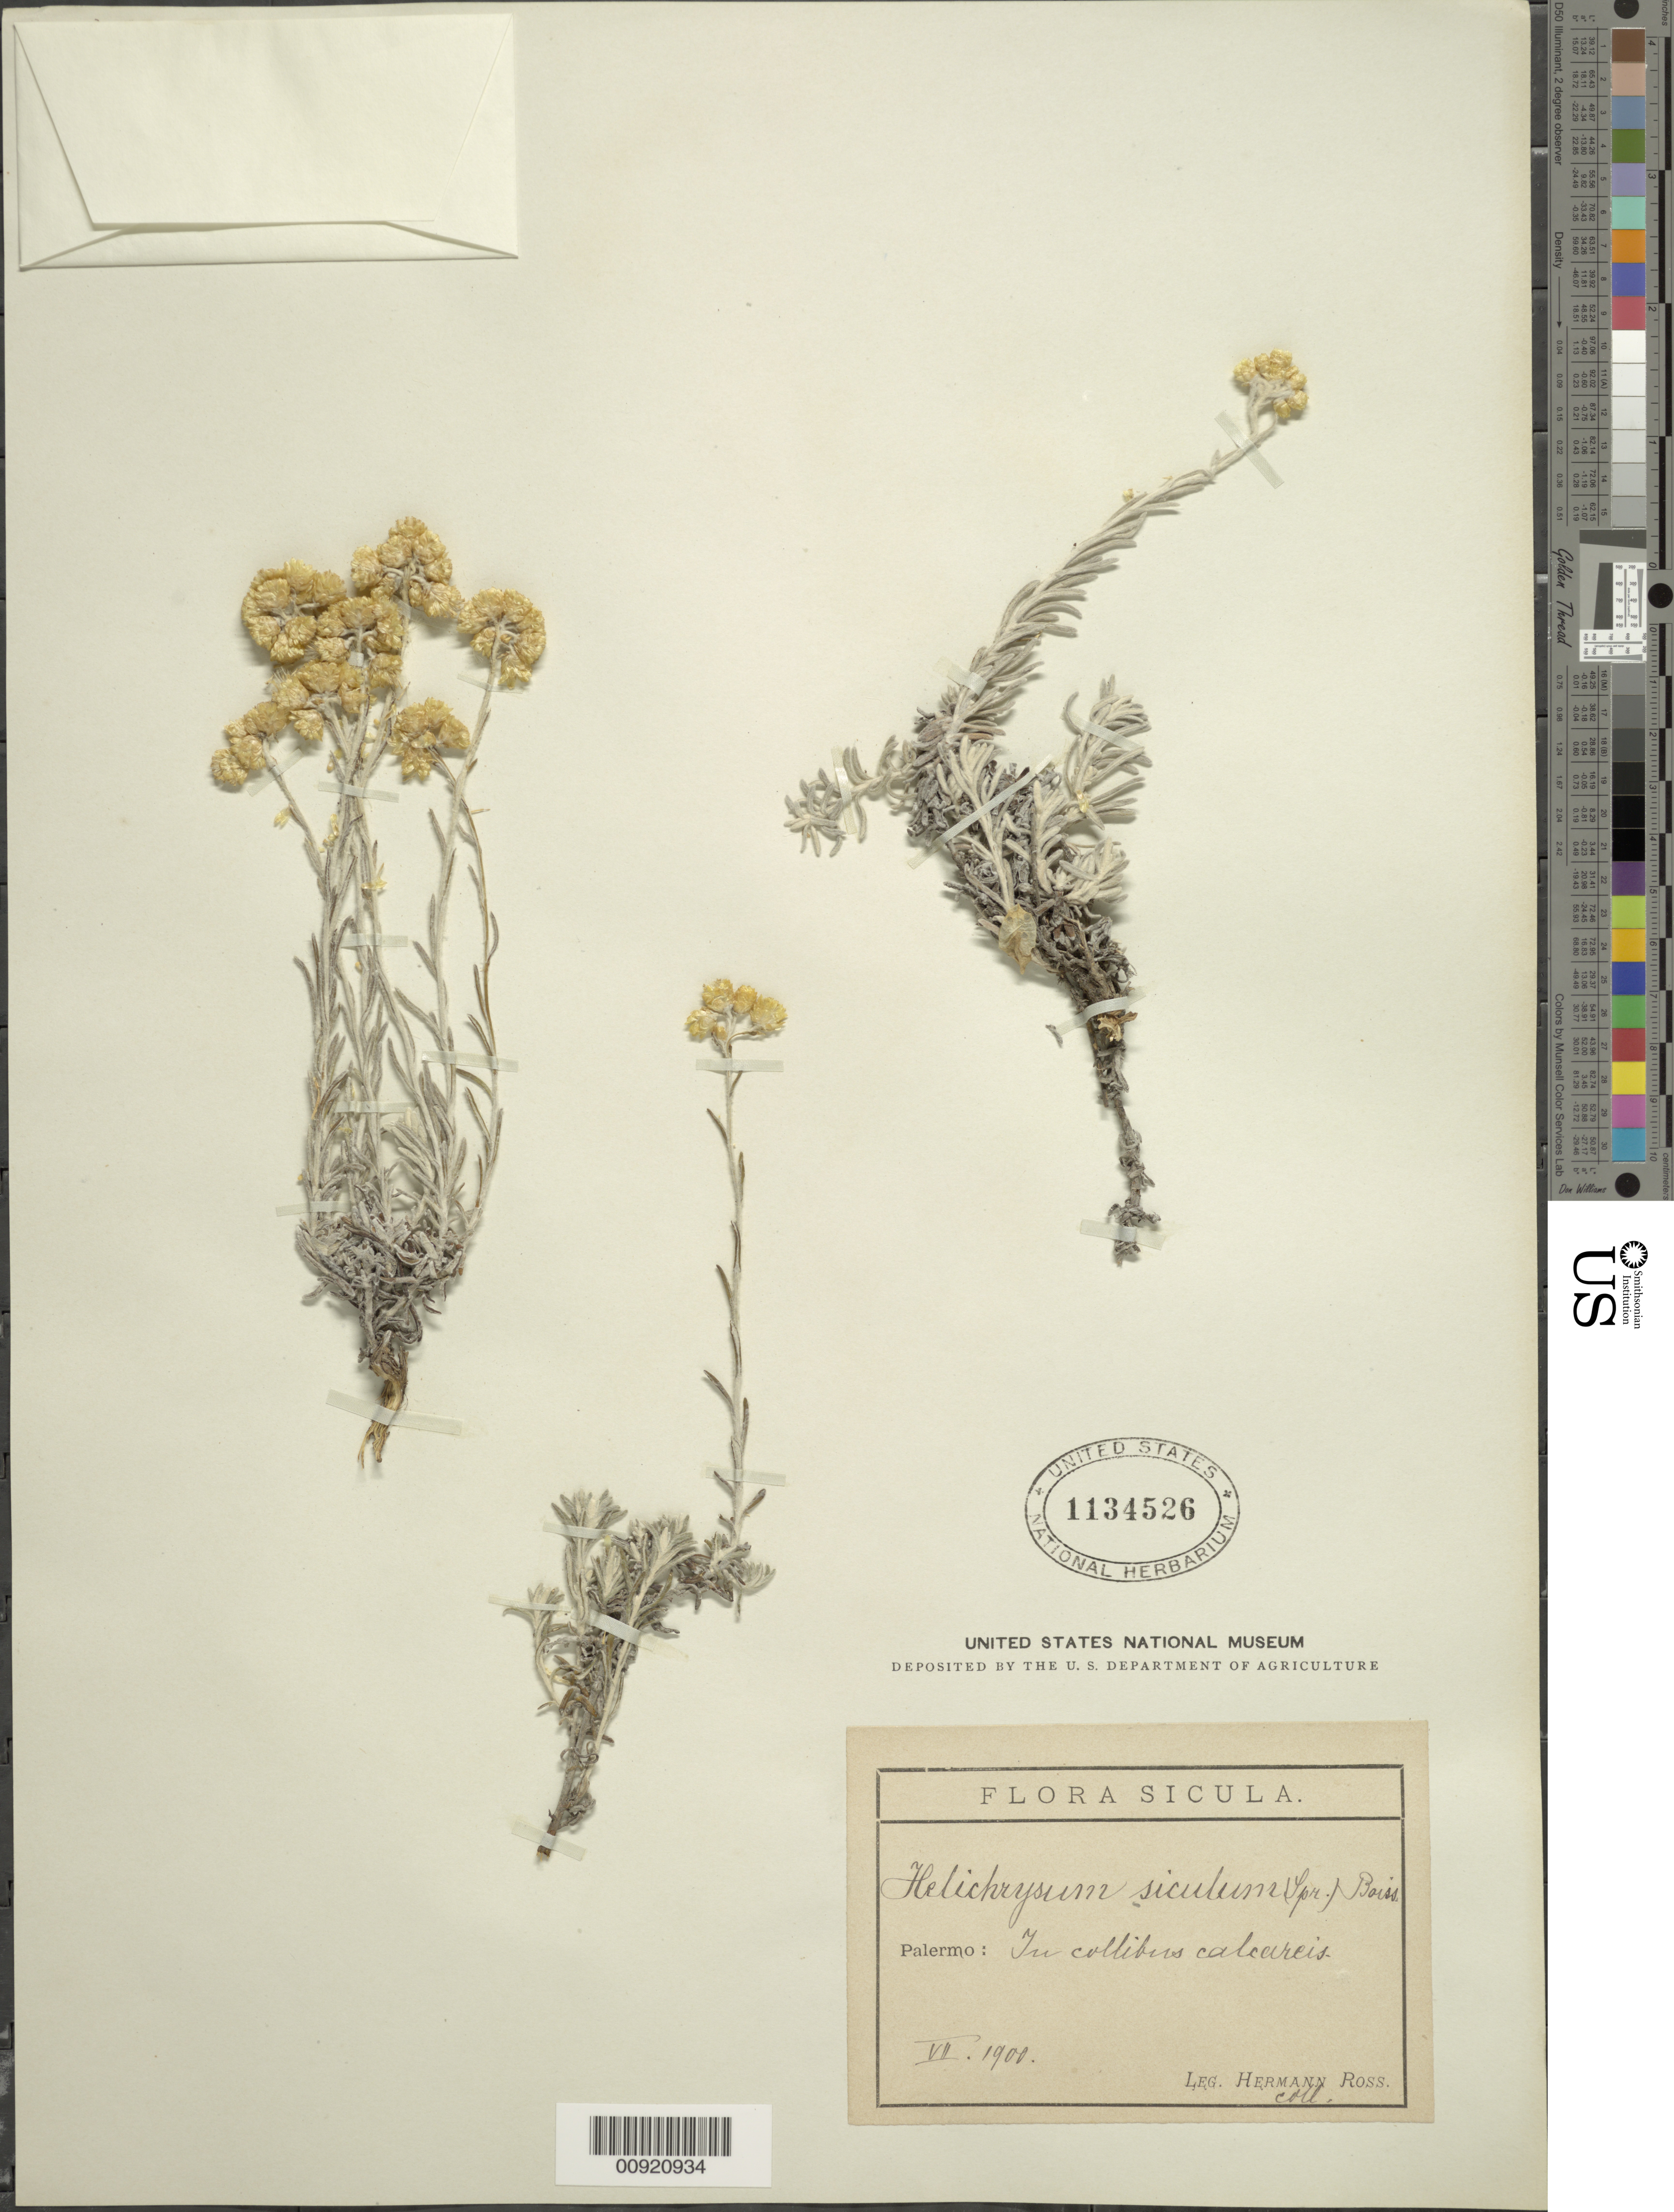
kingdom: Plantae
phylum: Tracheophyta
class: Magnoliopsida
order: Asterales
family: Asteraceae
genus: Helichrysum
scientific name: Helichrysum siculum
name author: Boiss.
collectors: H. Ross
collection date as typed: Jul 1900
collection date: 1900-07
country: Italy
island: Sicily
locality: Palermo: In collibus calcareis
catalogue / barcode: US 1134526